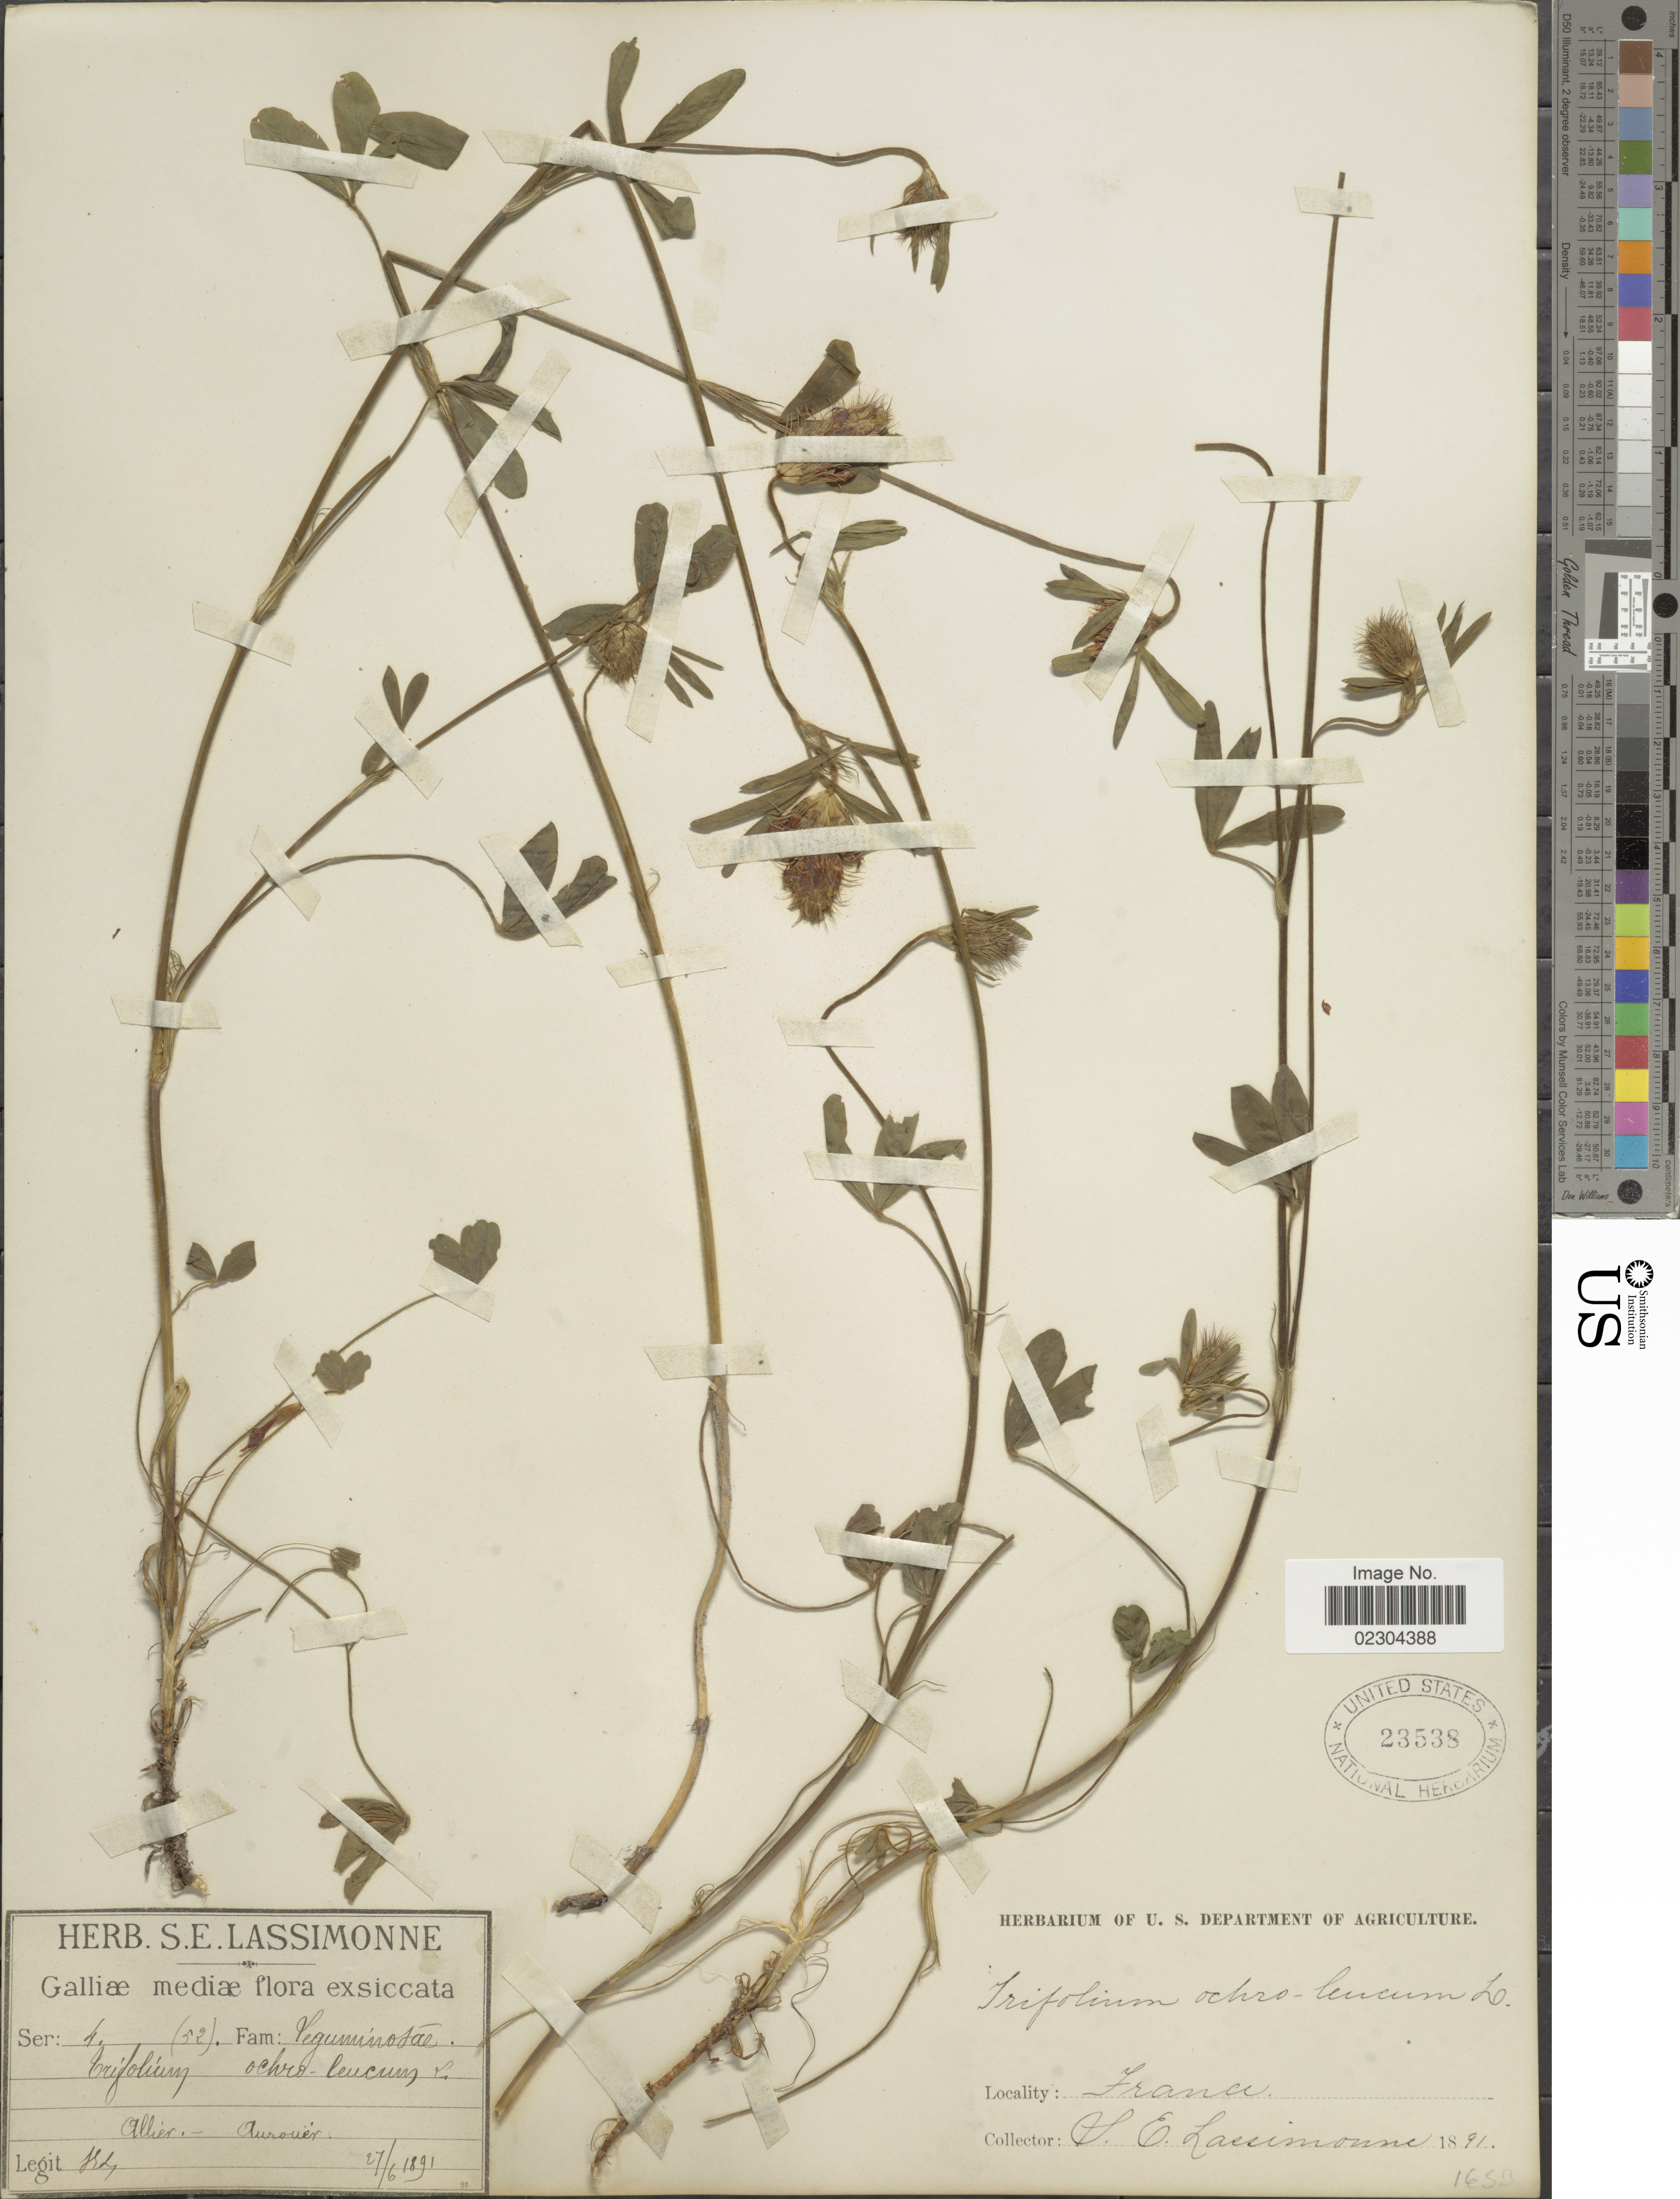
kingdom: Plantae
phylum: Tracheophyta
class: Magnoliopsida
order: Fabales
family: Fabaceae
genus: Trifolium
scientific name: Trifolium ochroleucon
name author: Huds.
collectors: S. Lassimonne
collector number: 4 (52)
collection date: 1891-06-27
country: France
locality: Galliae Allier Aurovier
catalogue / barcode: US 23538